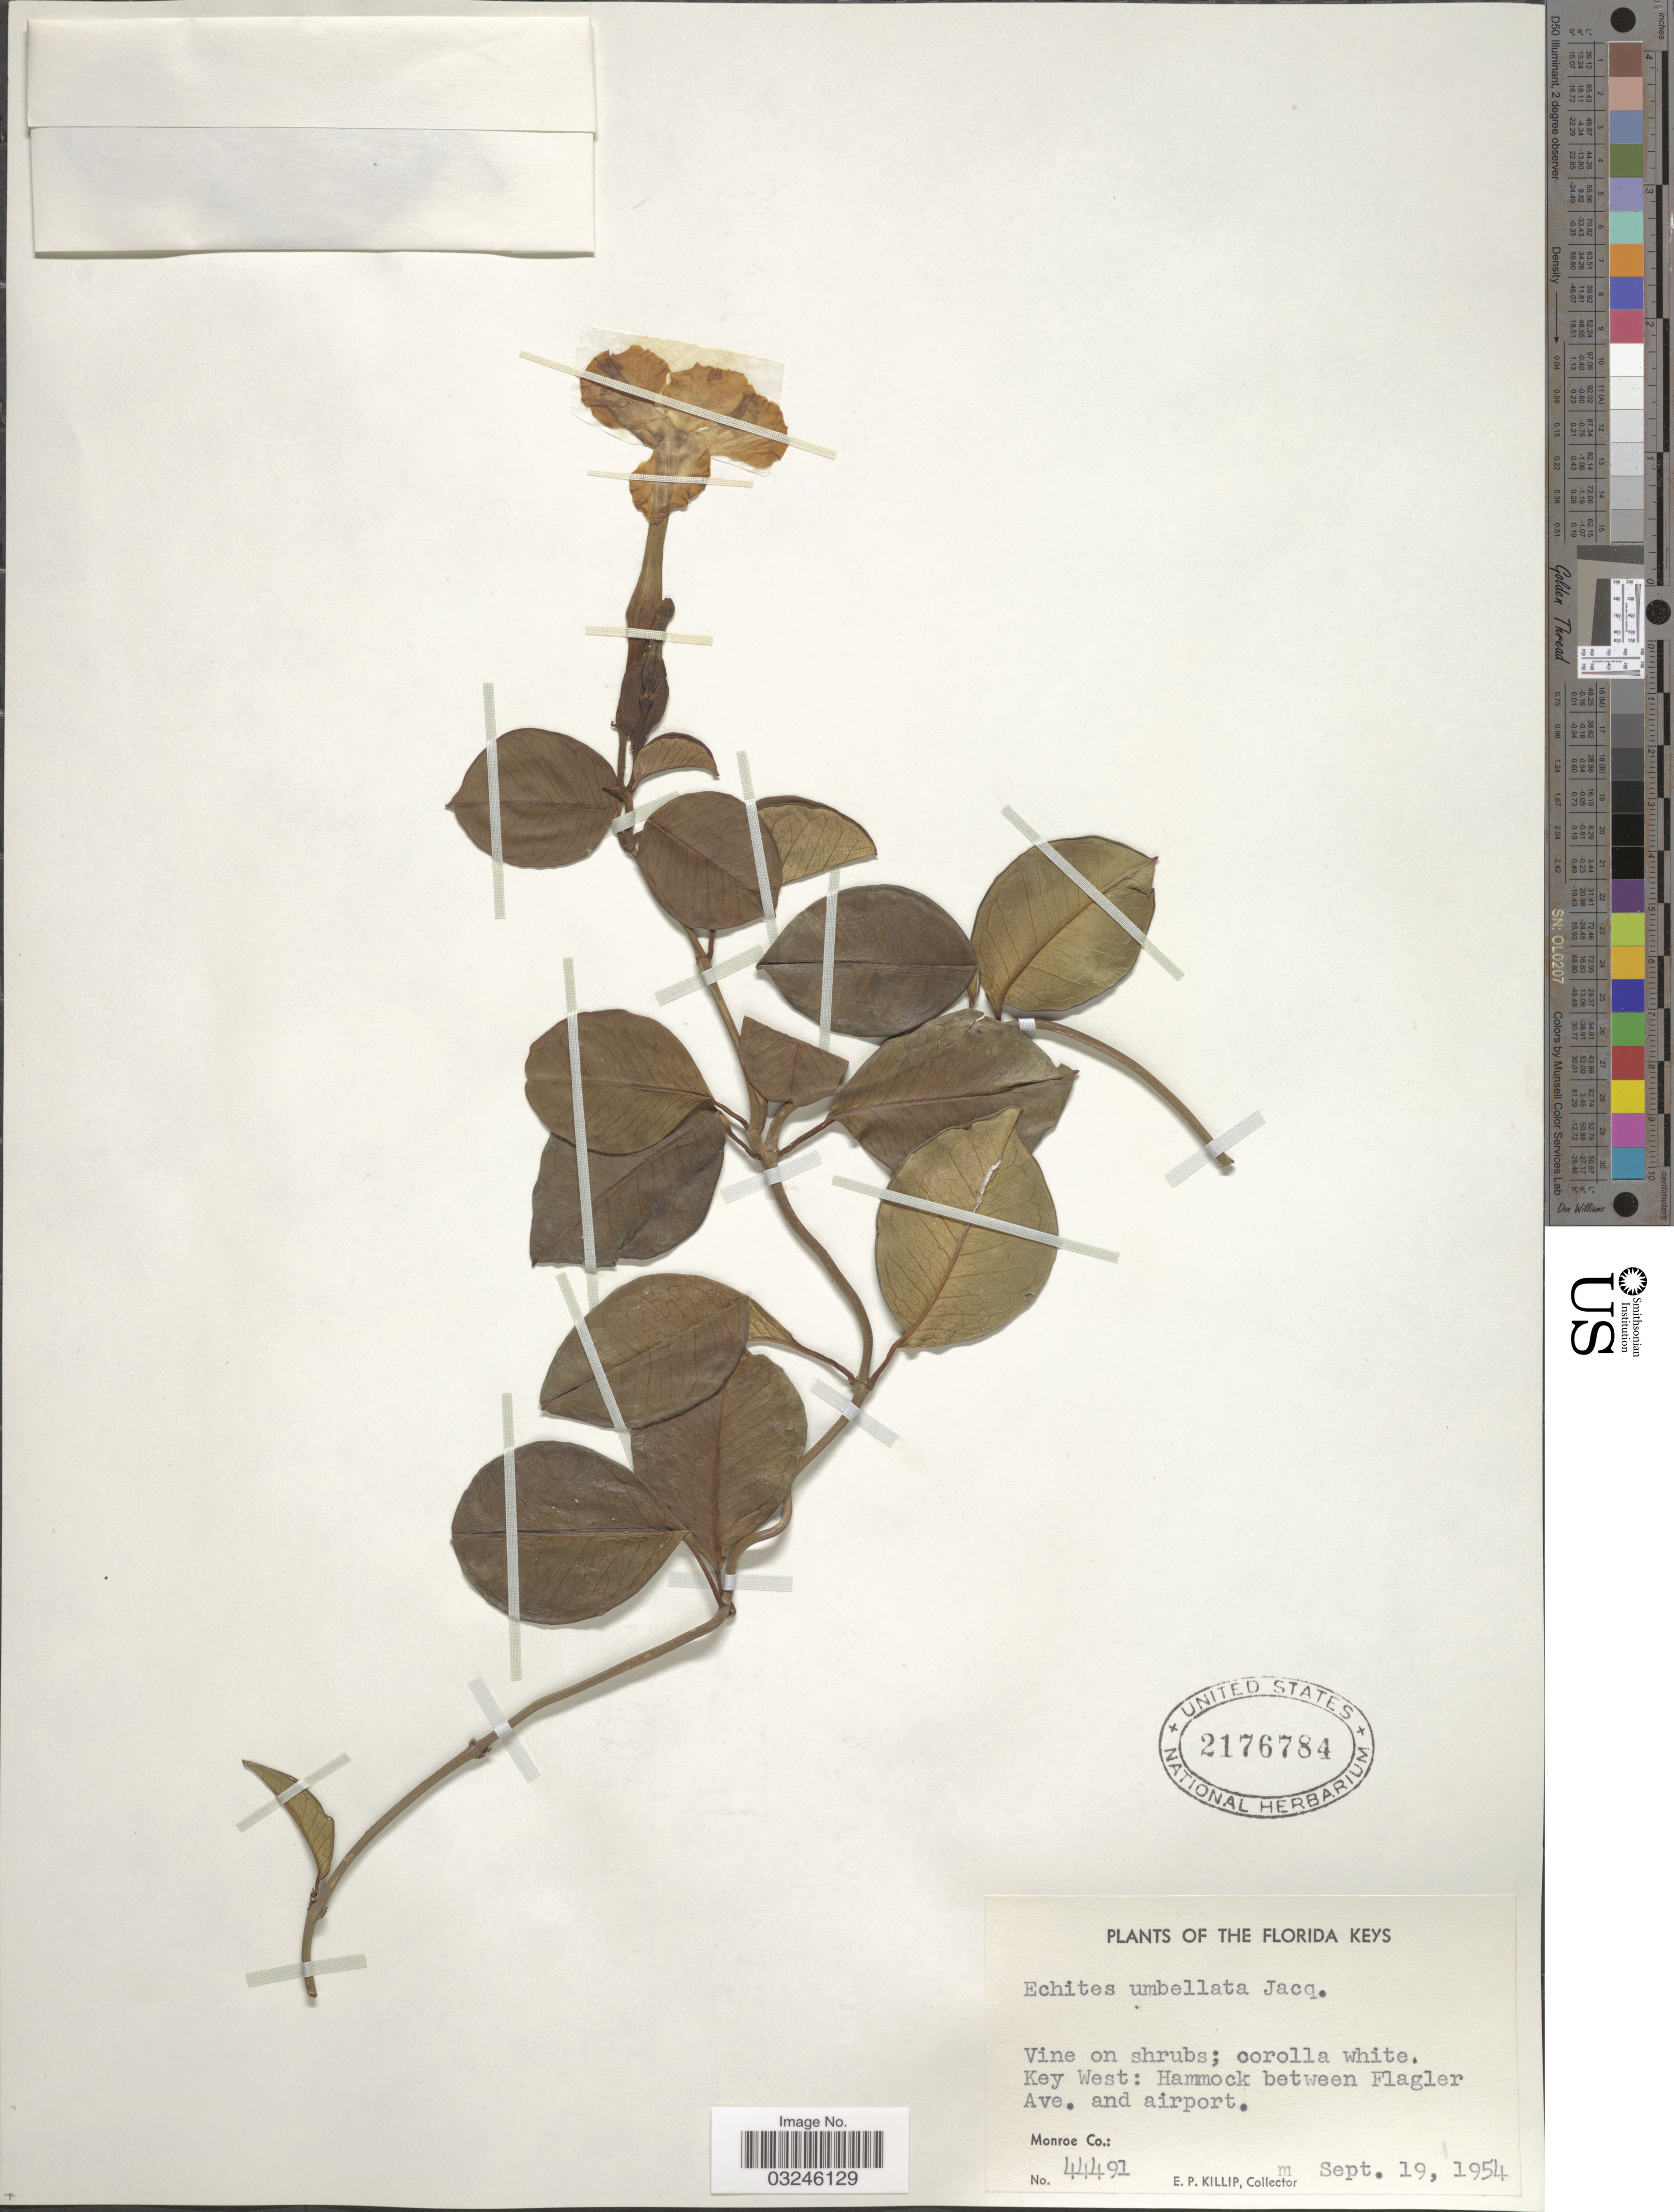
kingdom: Plantae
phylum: Tracheophyta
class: Magnoliopsida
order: Gentianales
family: Apocynaceae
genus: Echites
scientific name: Echites umbellatus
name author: Jacq.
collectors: E. P. Killip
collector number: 44491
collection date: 1954-09-19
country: United States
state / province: Florida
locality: Florida Keys. Key West: Hammock between Flagler Ave. and airport. Monroe Co.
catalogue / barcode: US 2176784